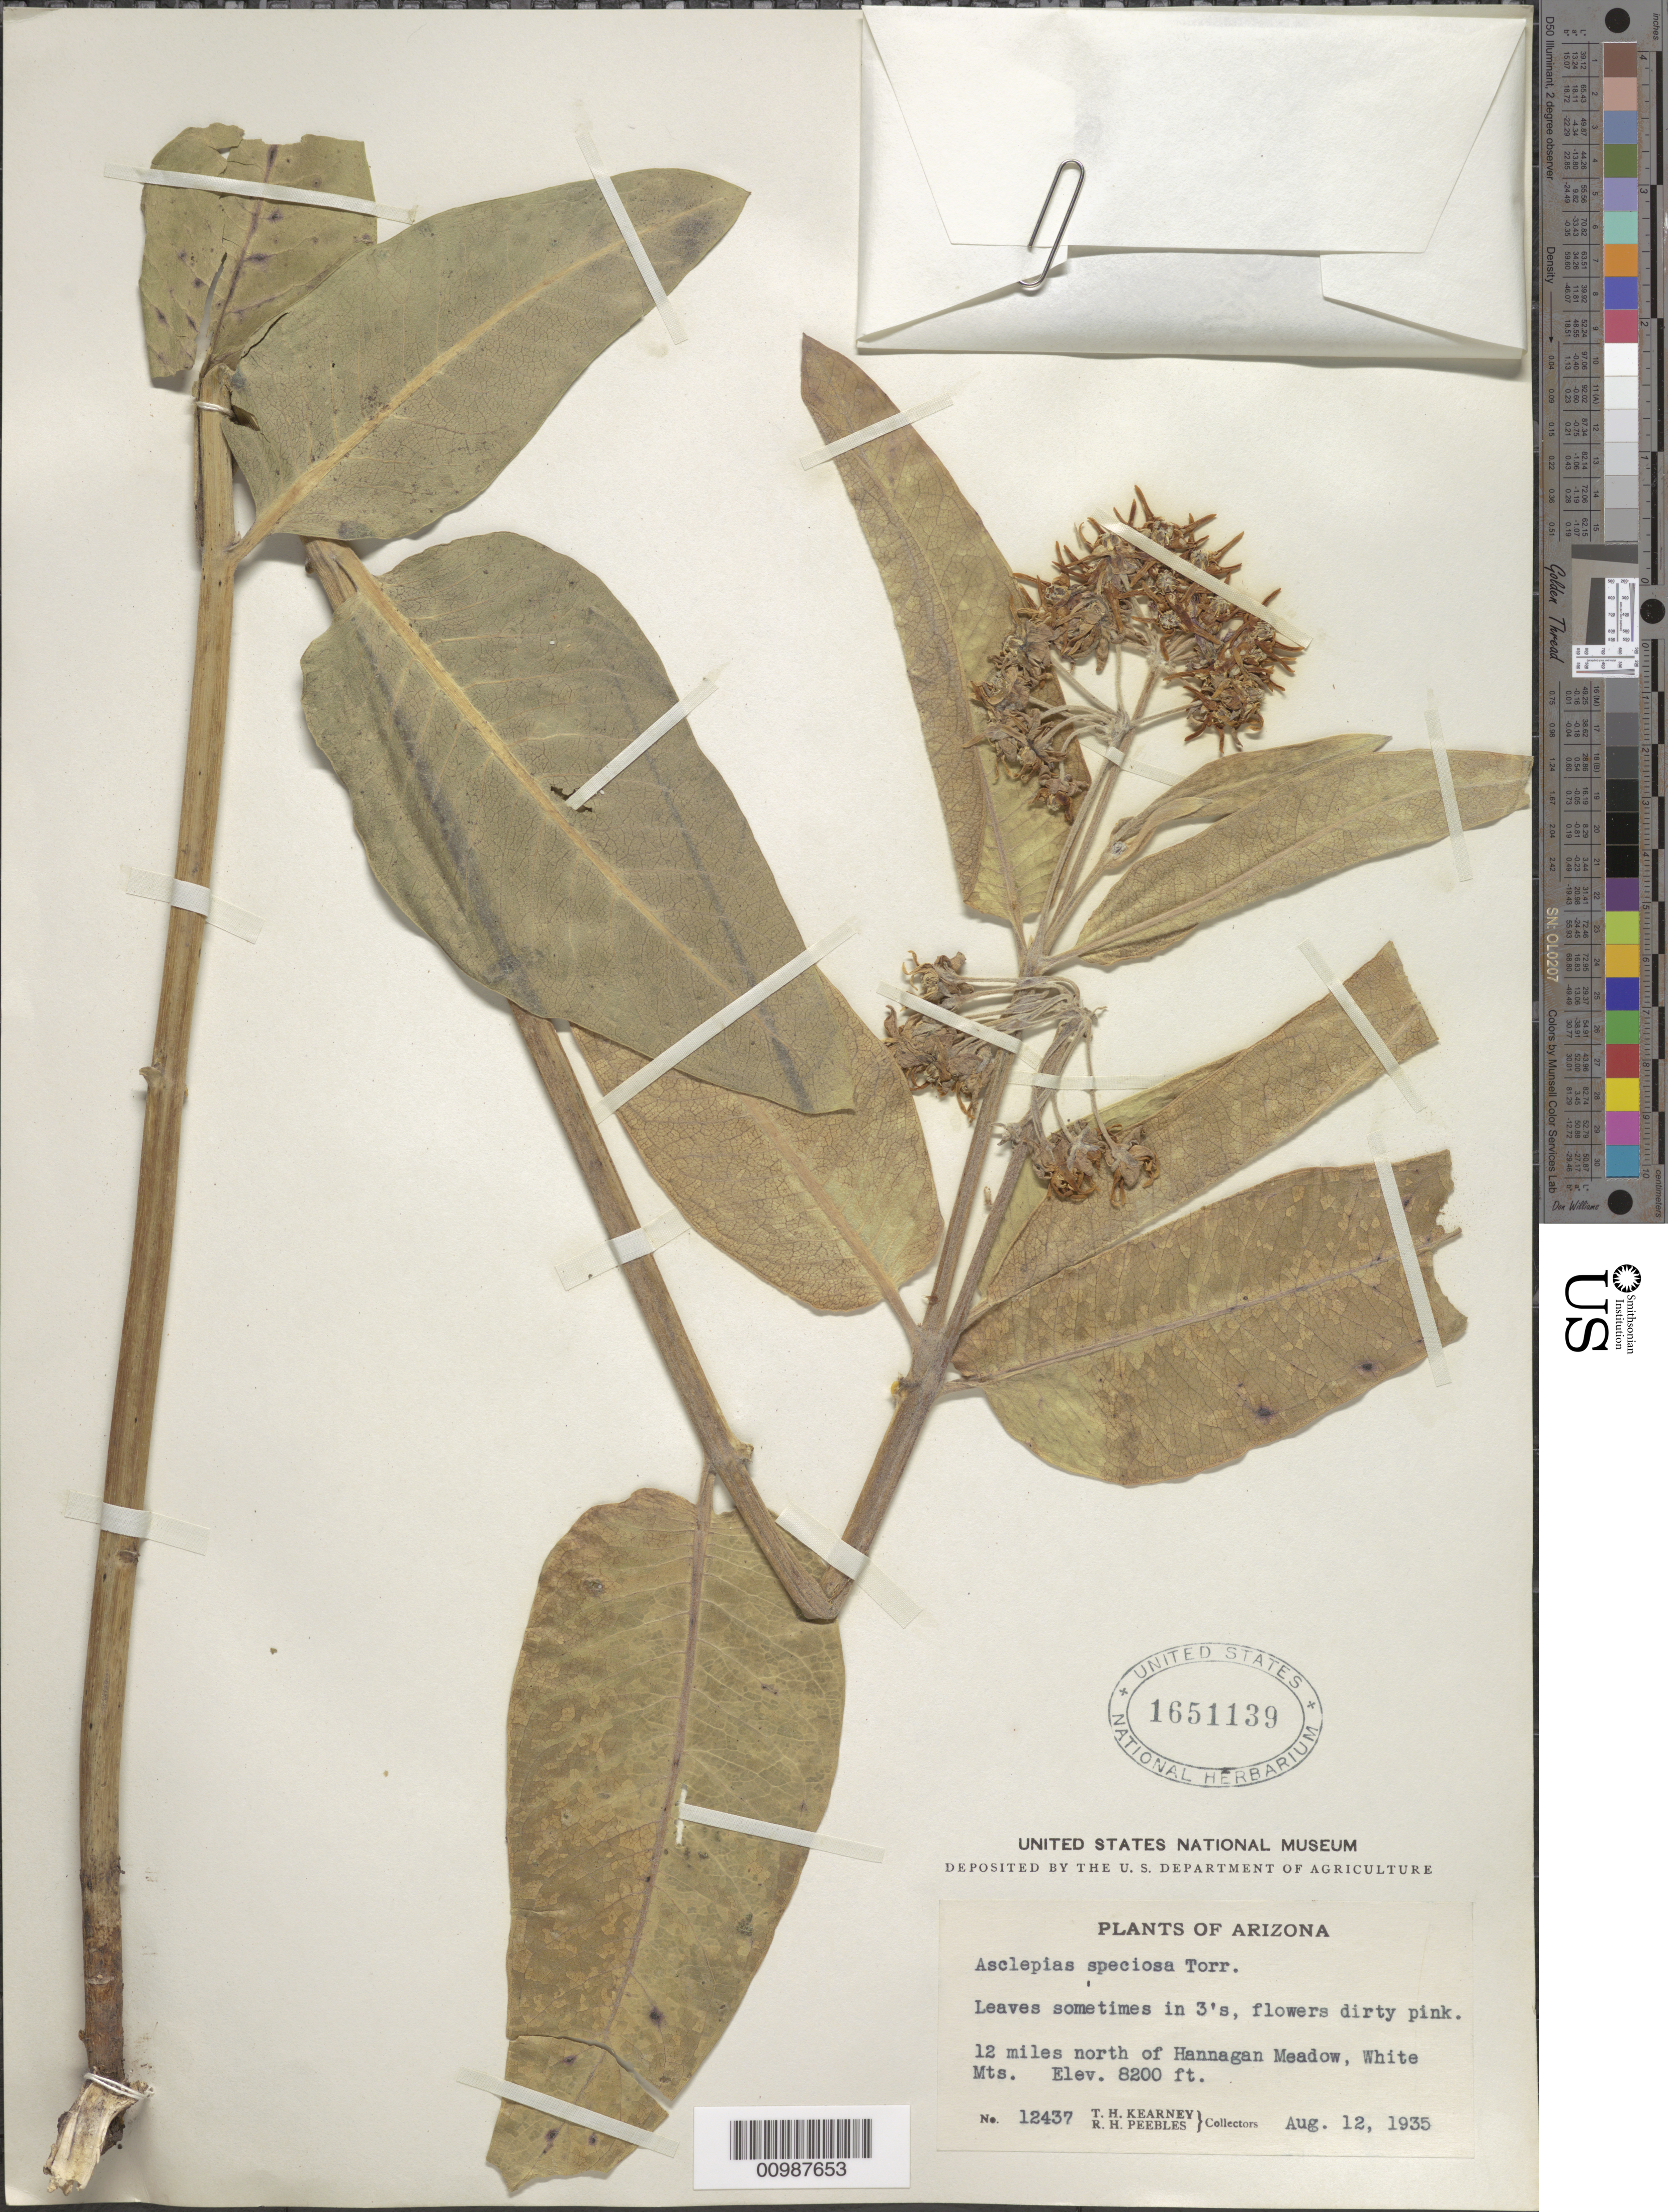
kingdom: Plantae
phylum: Tracheophyta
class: Magnoliopsida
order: Gentianales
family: Apocynaceae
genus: Asclepias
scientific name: Asclepias speciosa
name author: Torr.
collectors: T. H. Kearney & R. H. Peebles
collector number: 12437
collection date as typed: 12 Aug 1935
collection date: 1935-08-12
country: United States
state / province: Arizona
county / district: Apache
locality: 12 miles N of Hannagan Meadow. White Mountains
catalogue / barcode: US 1651139